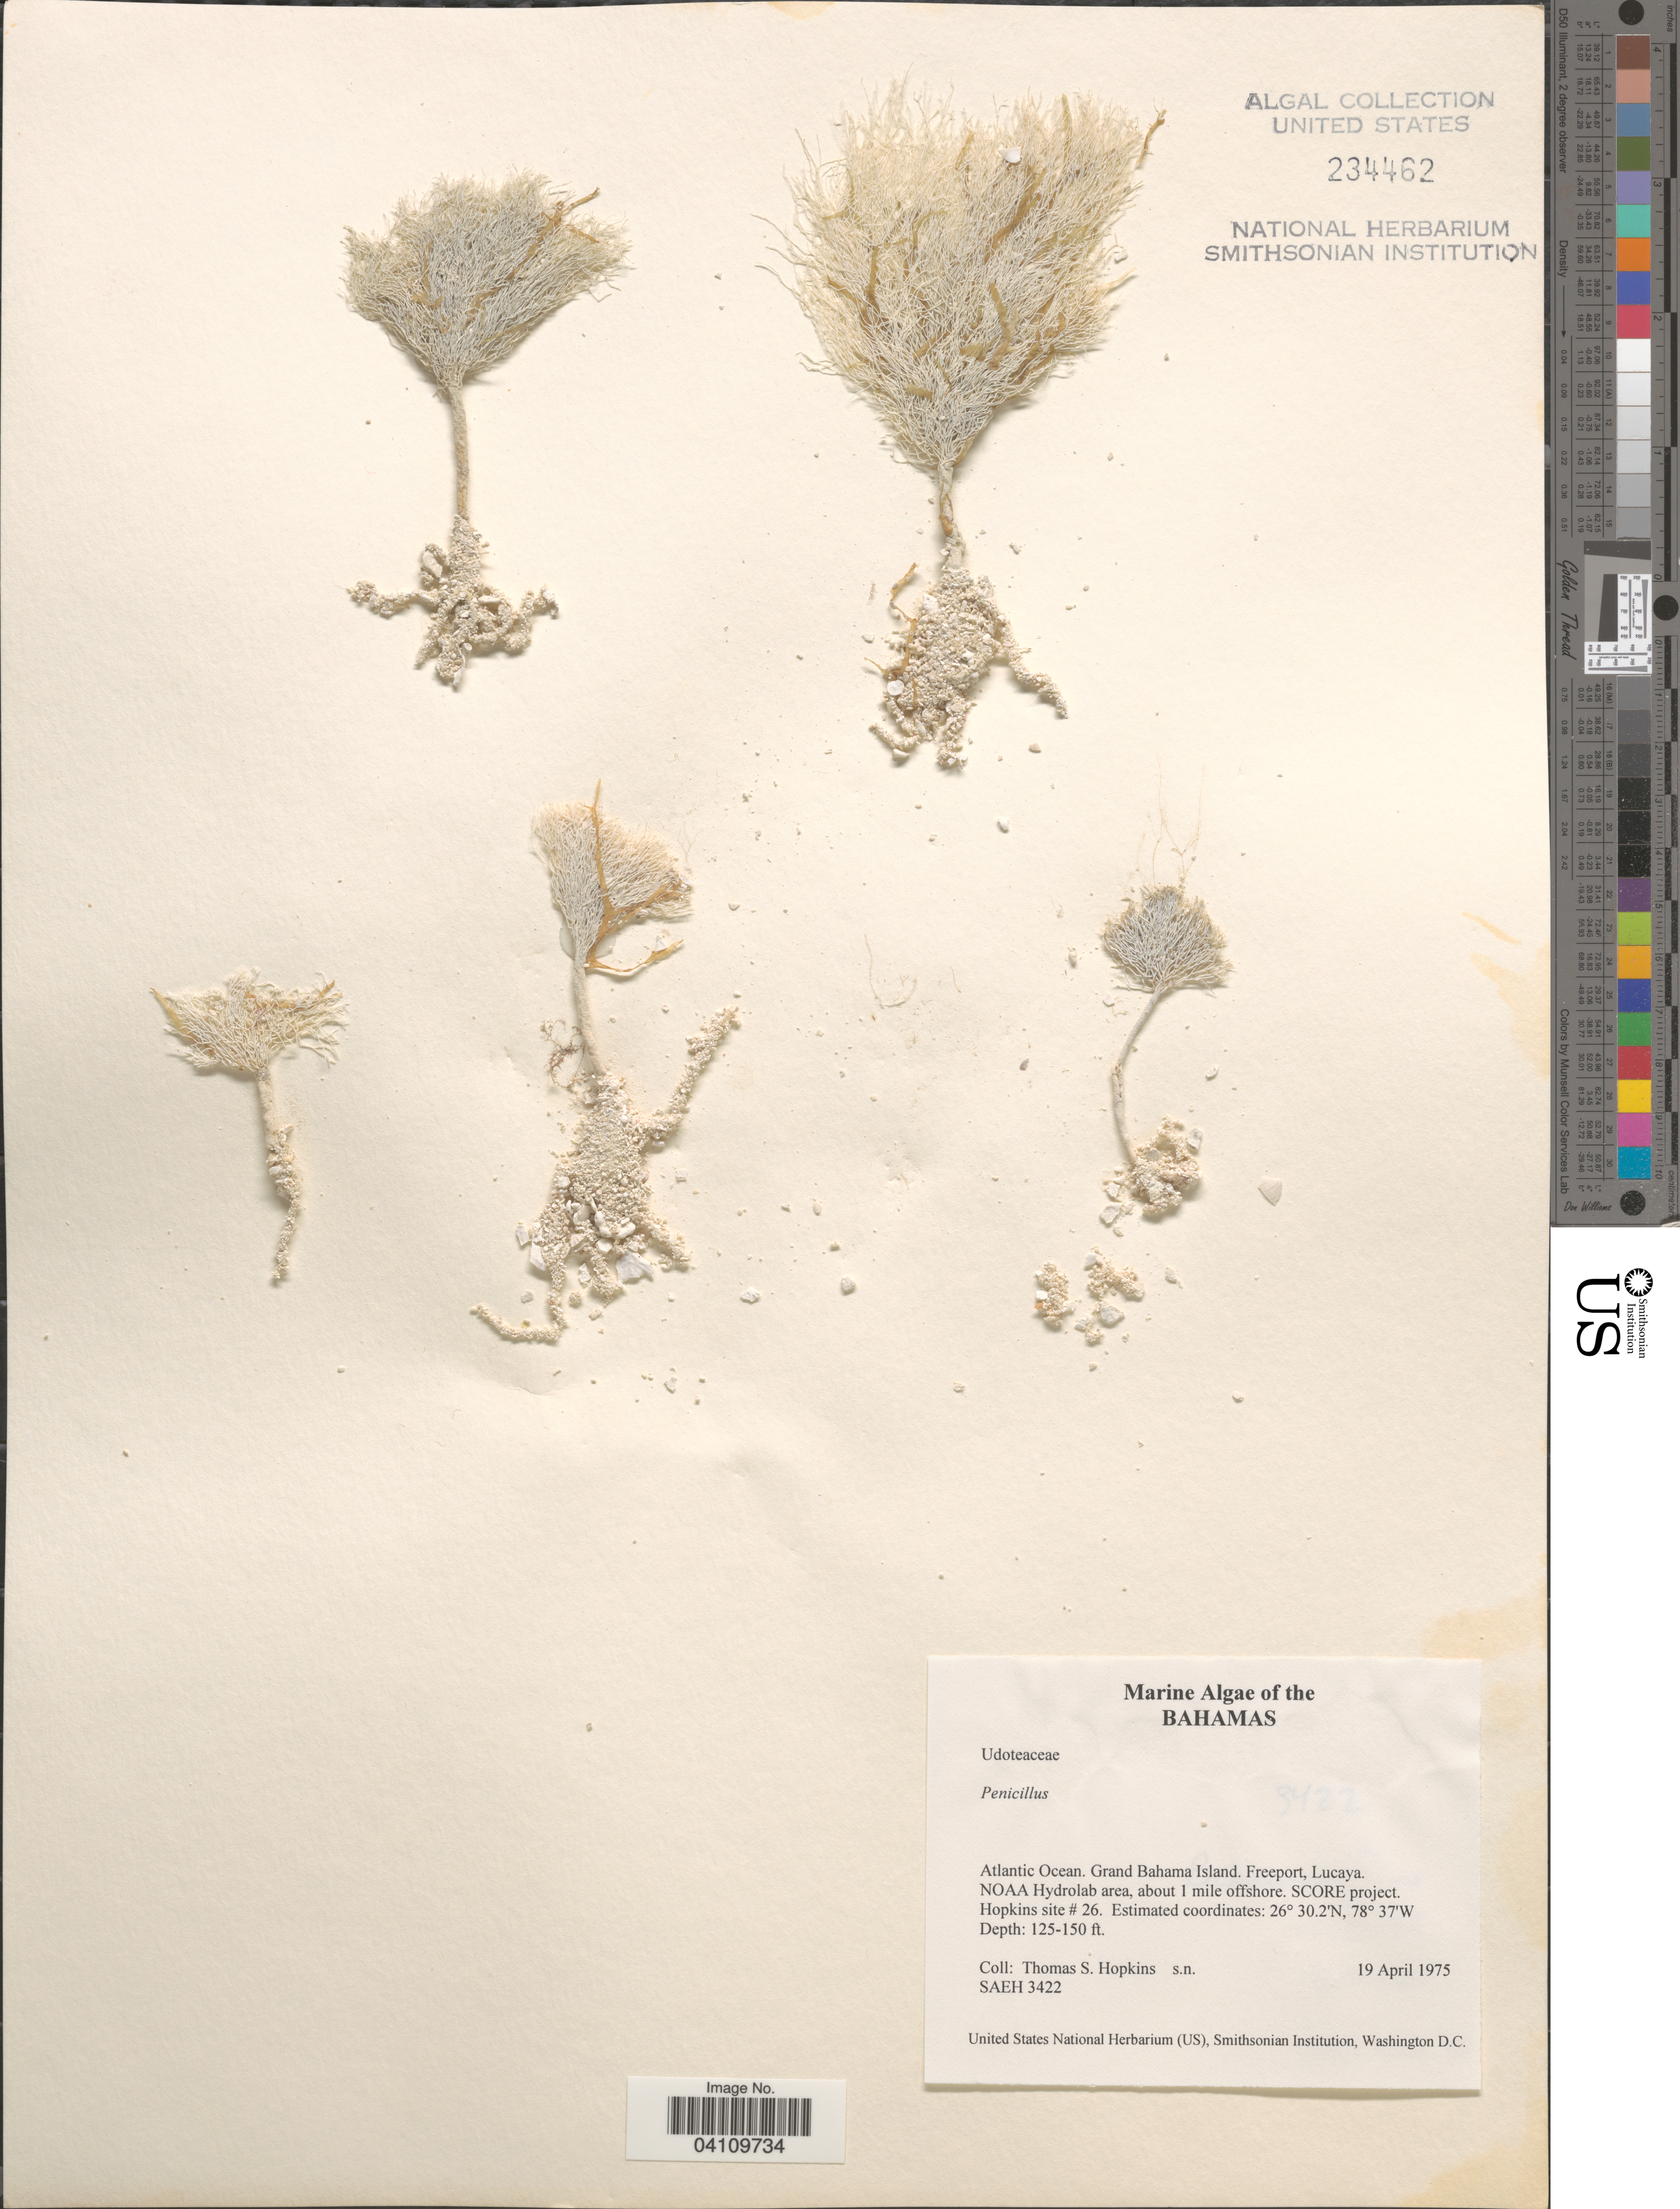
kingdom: Plantae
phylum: Chlorophyta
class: Ulvophyceae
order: Bryopsidales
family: Udoteaceae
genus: Penicillus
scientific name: Penicillus sp.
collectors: T. Hopkins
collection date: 1975-04-19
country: Bahamas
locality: Atlantic Ocean. Grand Bahama Island. Freeport, Lucaya. NOAA Hydrolab area, about 1 mile offshore, SCORE project. Hopkins site # 26.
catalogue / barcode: US 234462